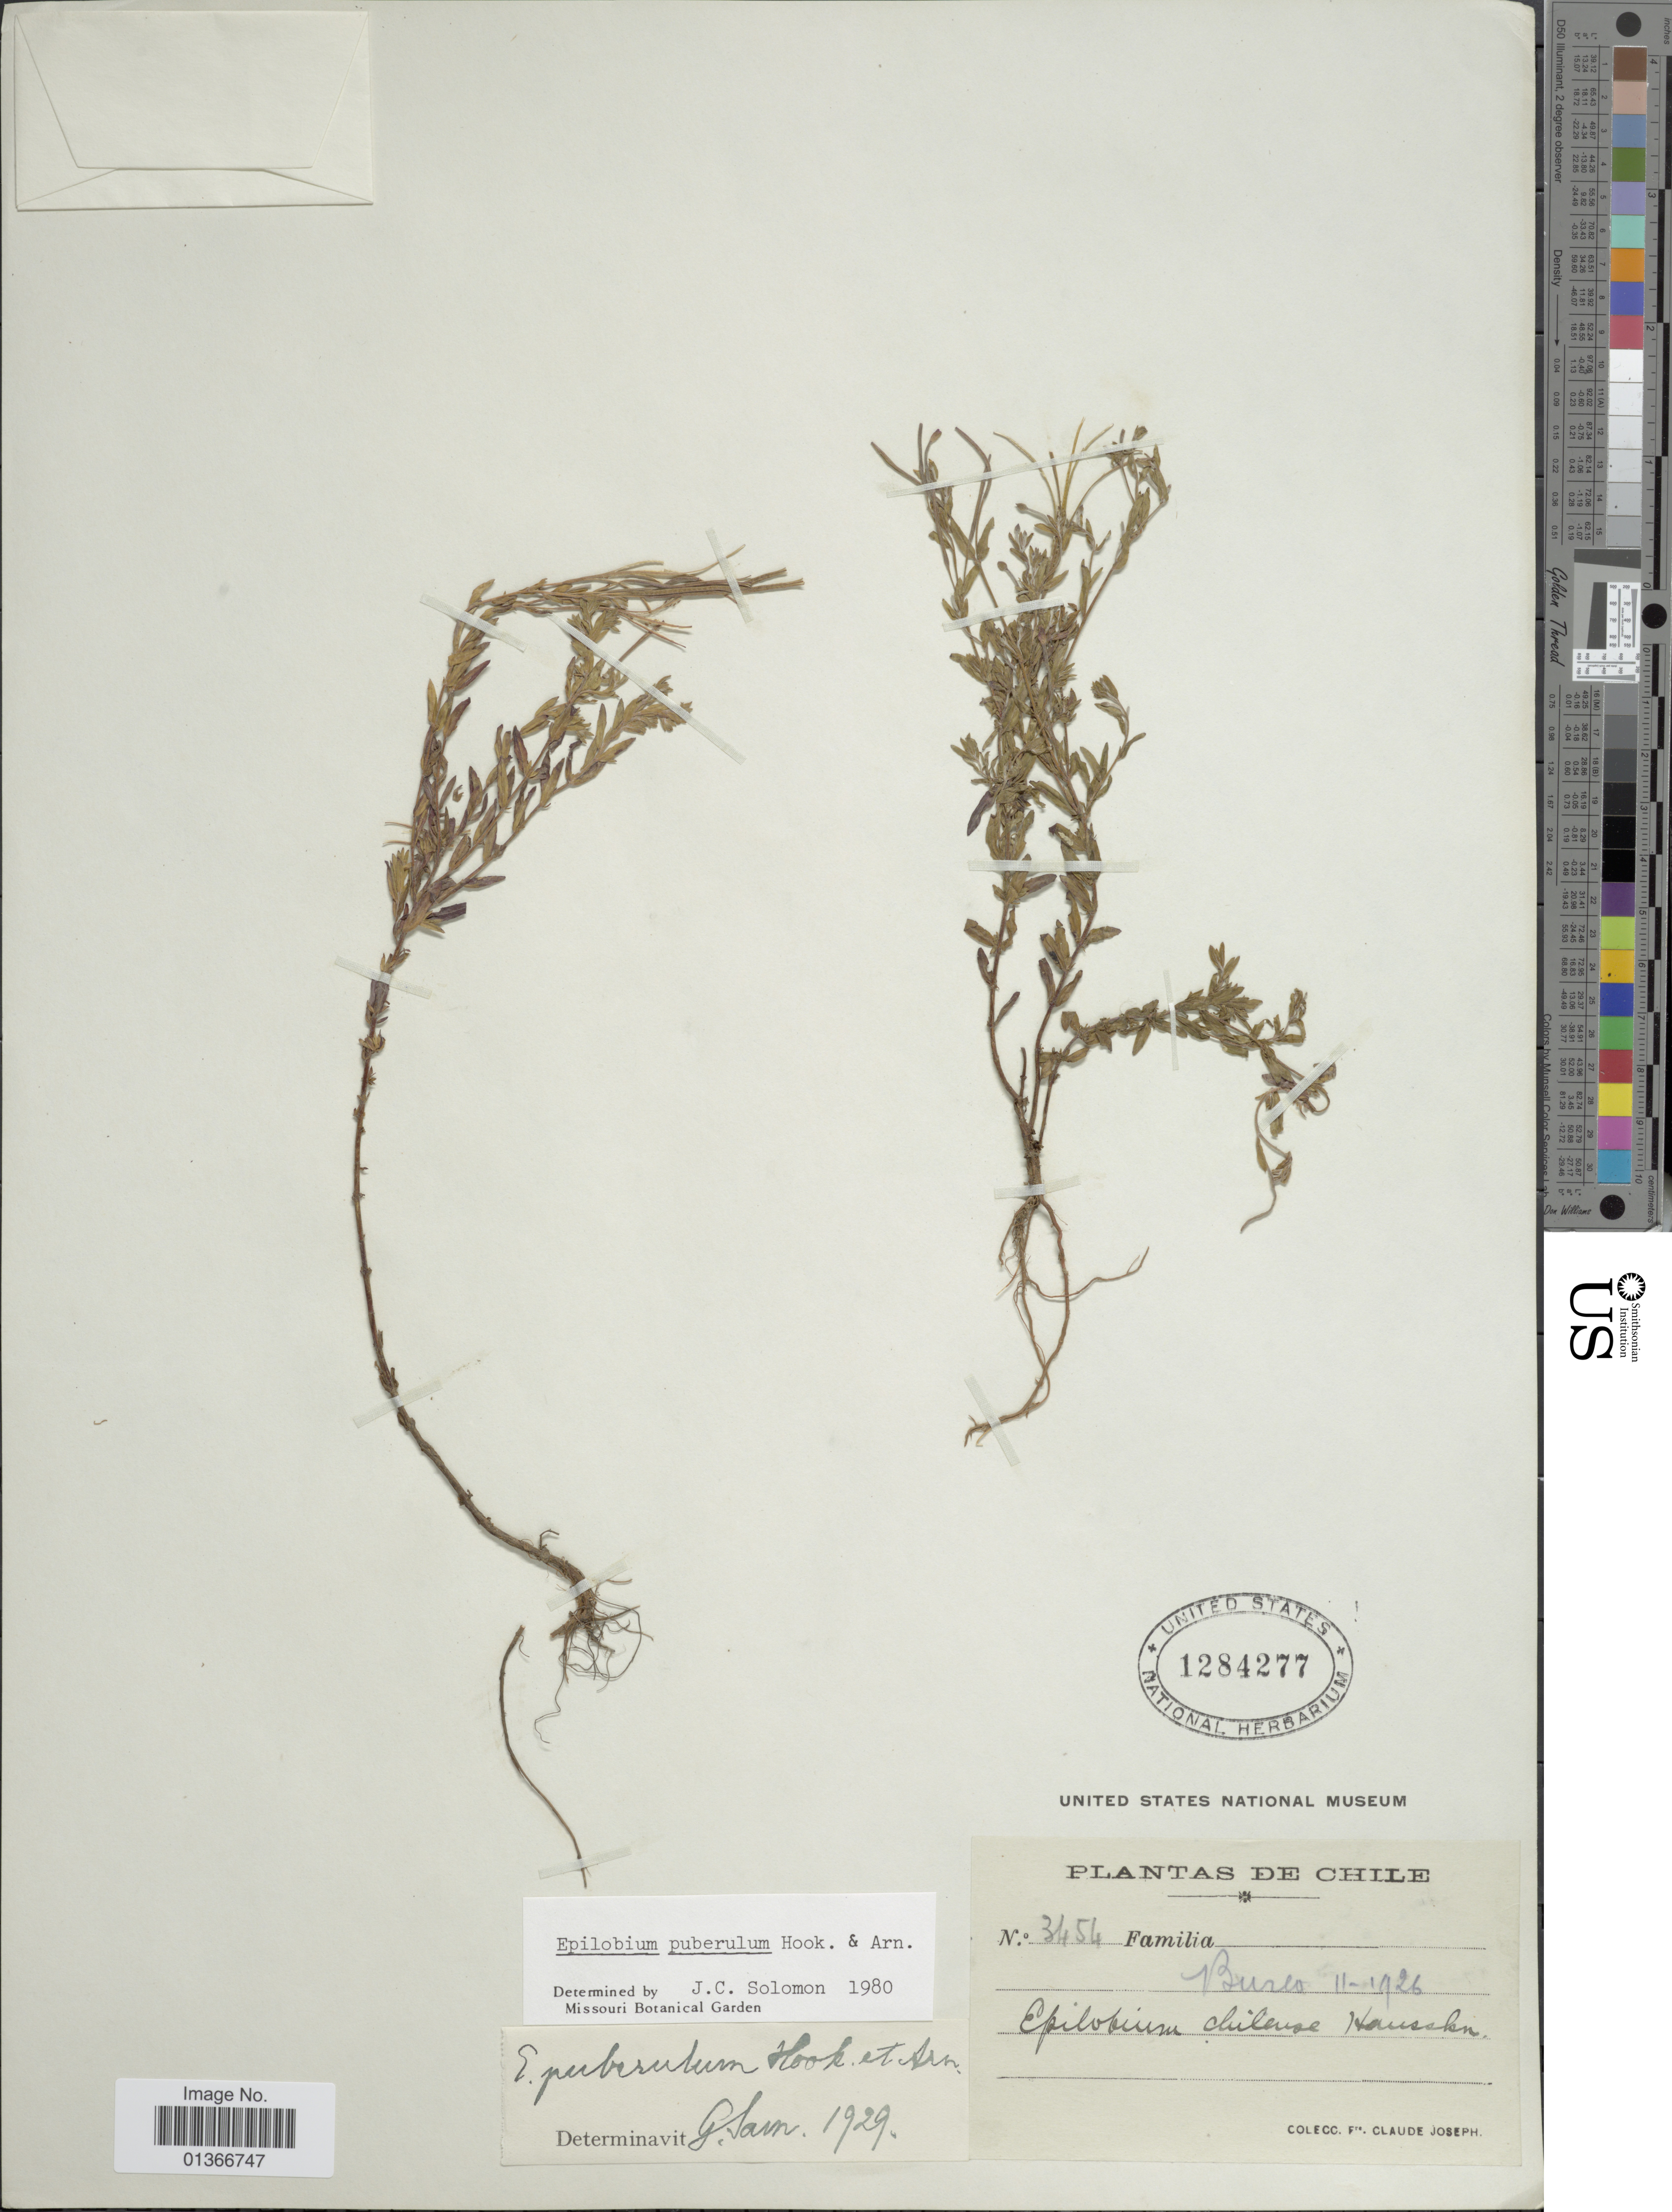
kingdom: Plantae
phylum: Tracheophyta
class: Magnoliopsida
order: Myrtales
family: Onagraceae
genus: Epilobium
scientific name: Epilobium puberulum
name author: Hook. & Arn.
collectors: Bro. Claude-Joseph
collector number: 3454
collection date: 1926-11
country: Chile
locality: Bureo.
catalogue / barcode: US 1284277